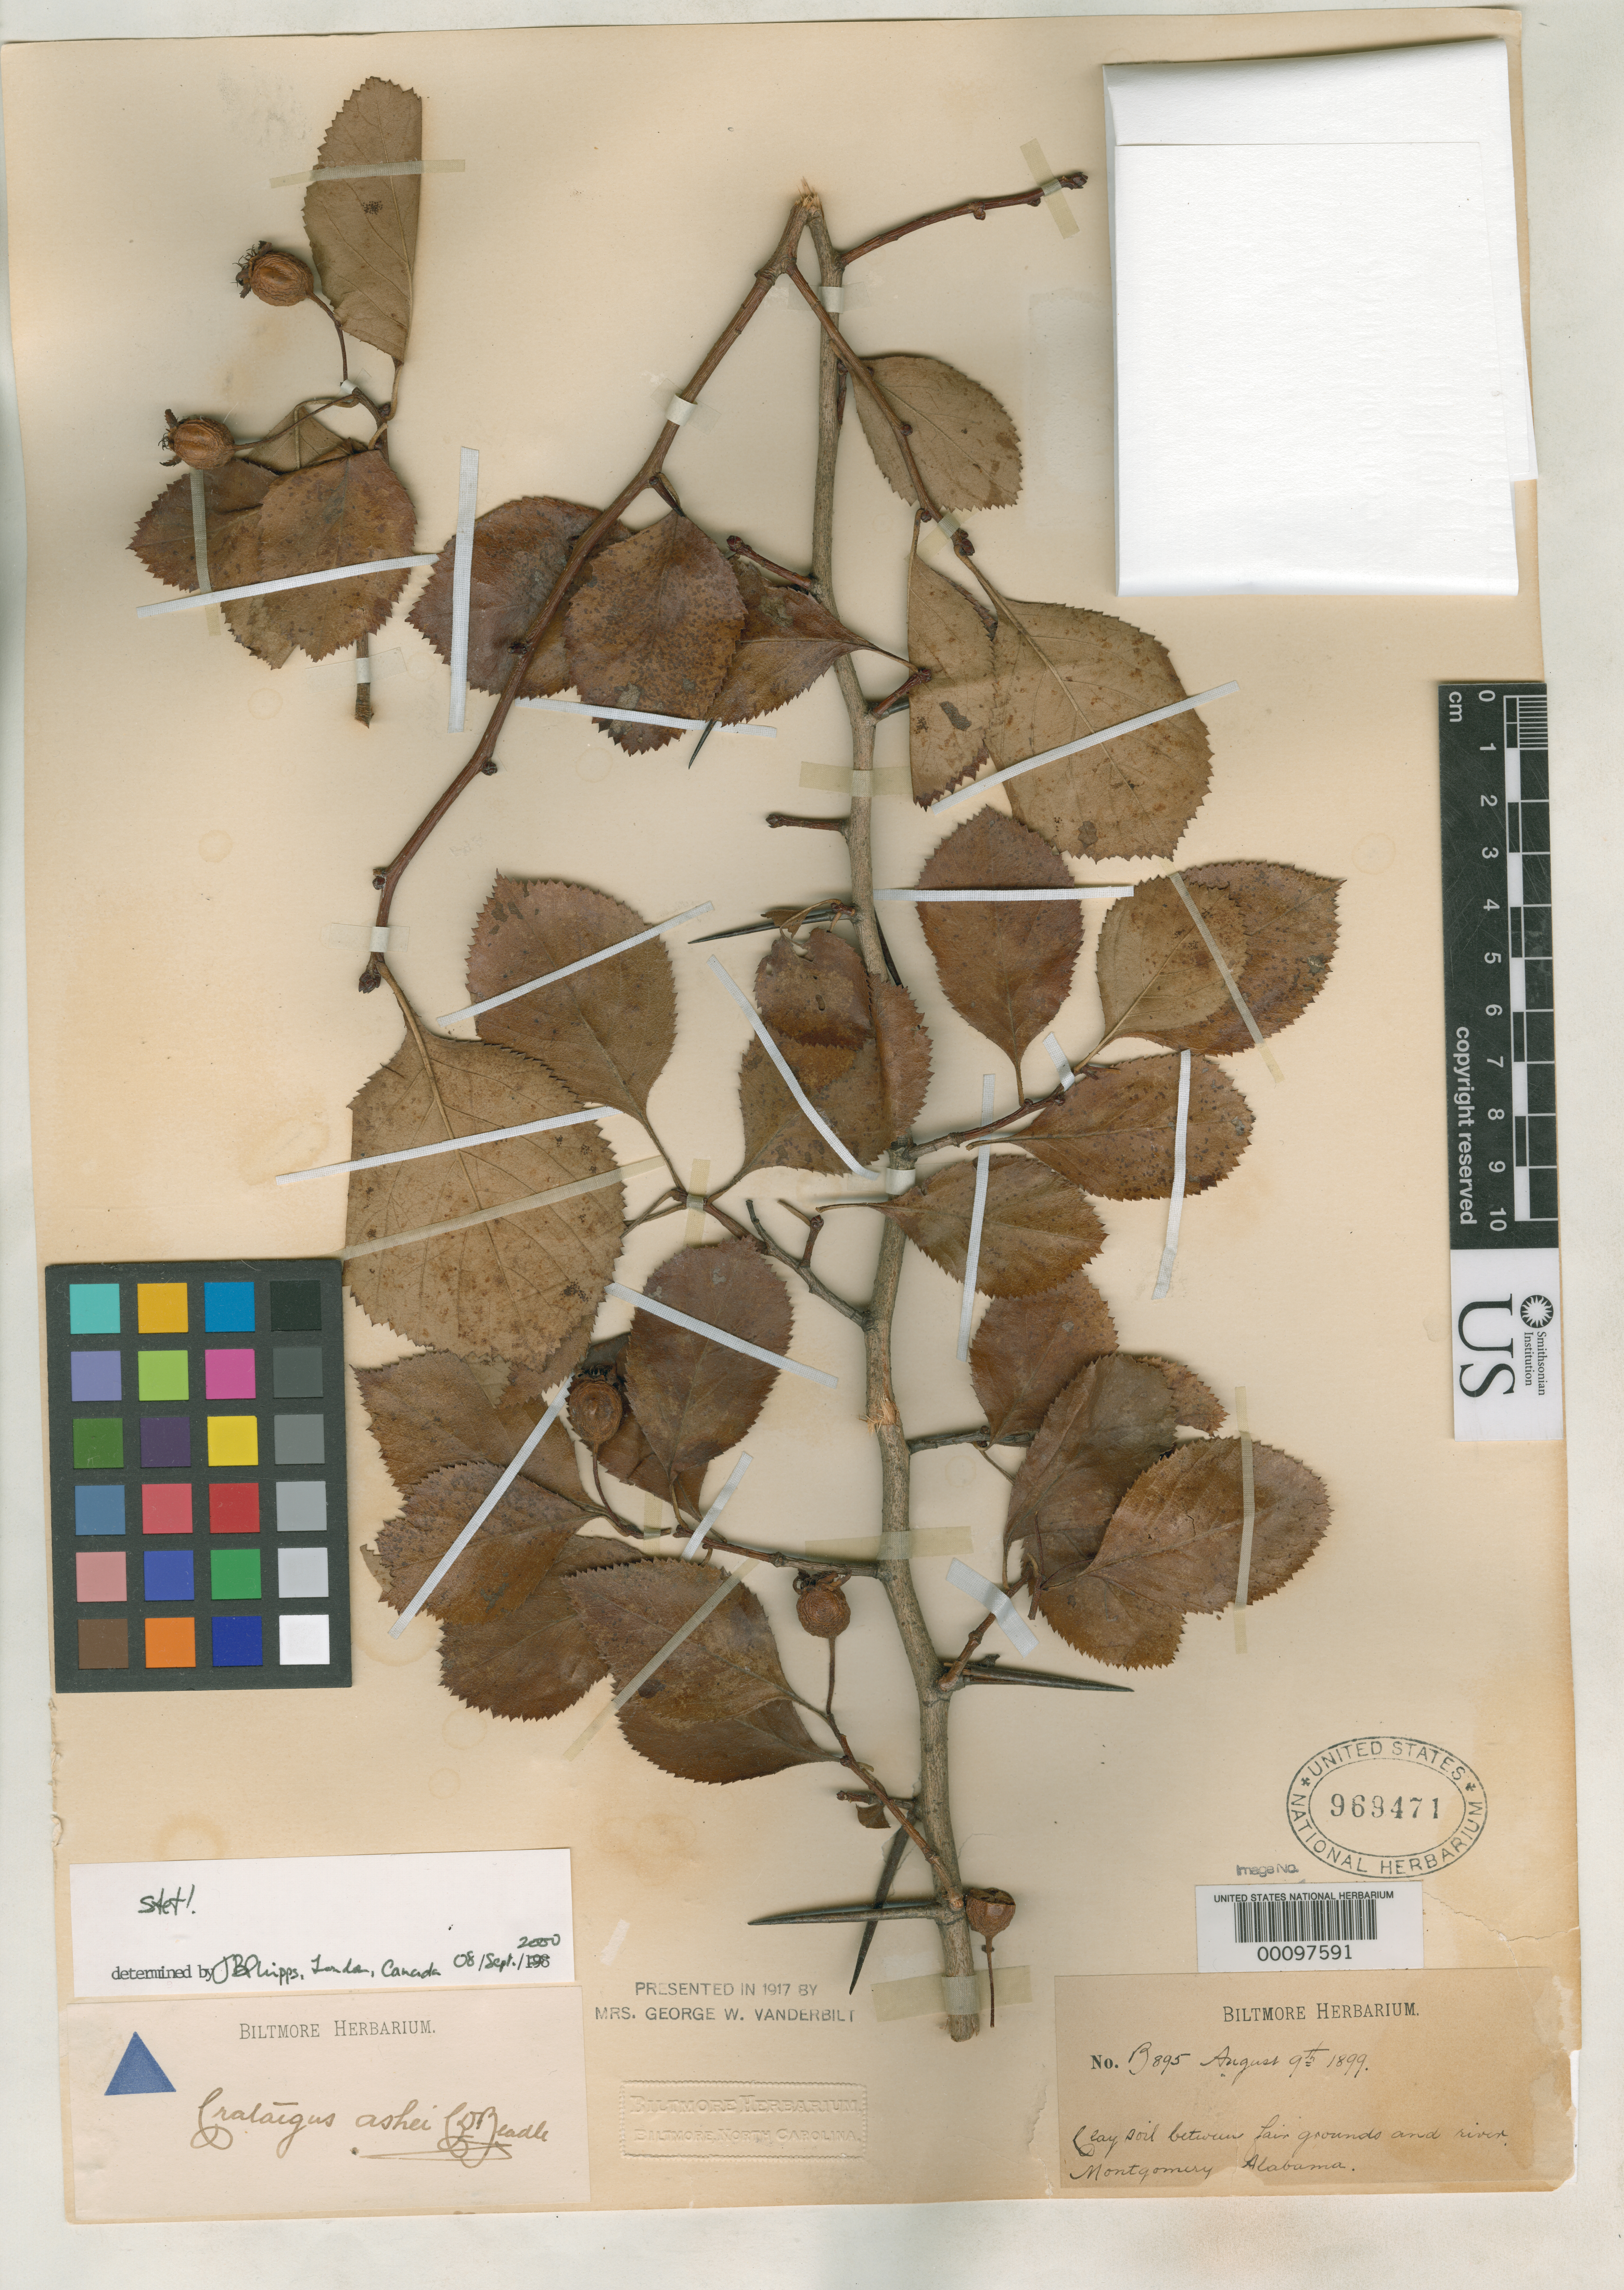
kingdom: Plantae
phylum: Tracheophyta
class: Magnoliopsida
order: Rosales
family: Rosaceae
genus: Crataegus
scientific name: Crataegus ashei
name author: Beadle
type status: Syntype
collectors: ex herb. Biltmore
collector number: B 895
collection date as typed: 09 Aug 1899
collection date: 1899-08-09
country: United States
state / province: Alabama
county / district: Montgomery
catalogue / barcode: US 969471